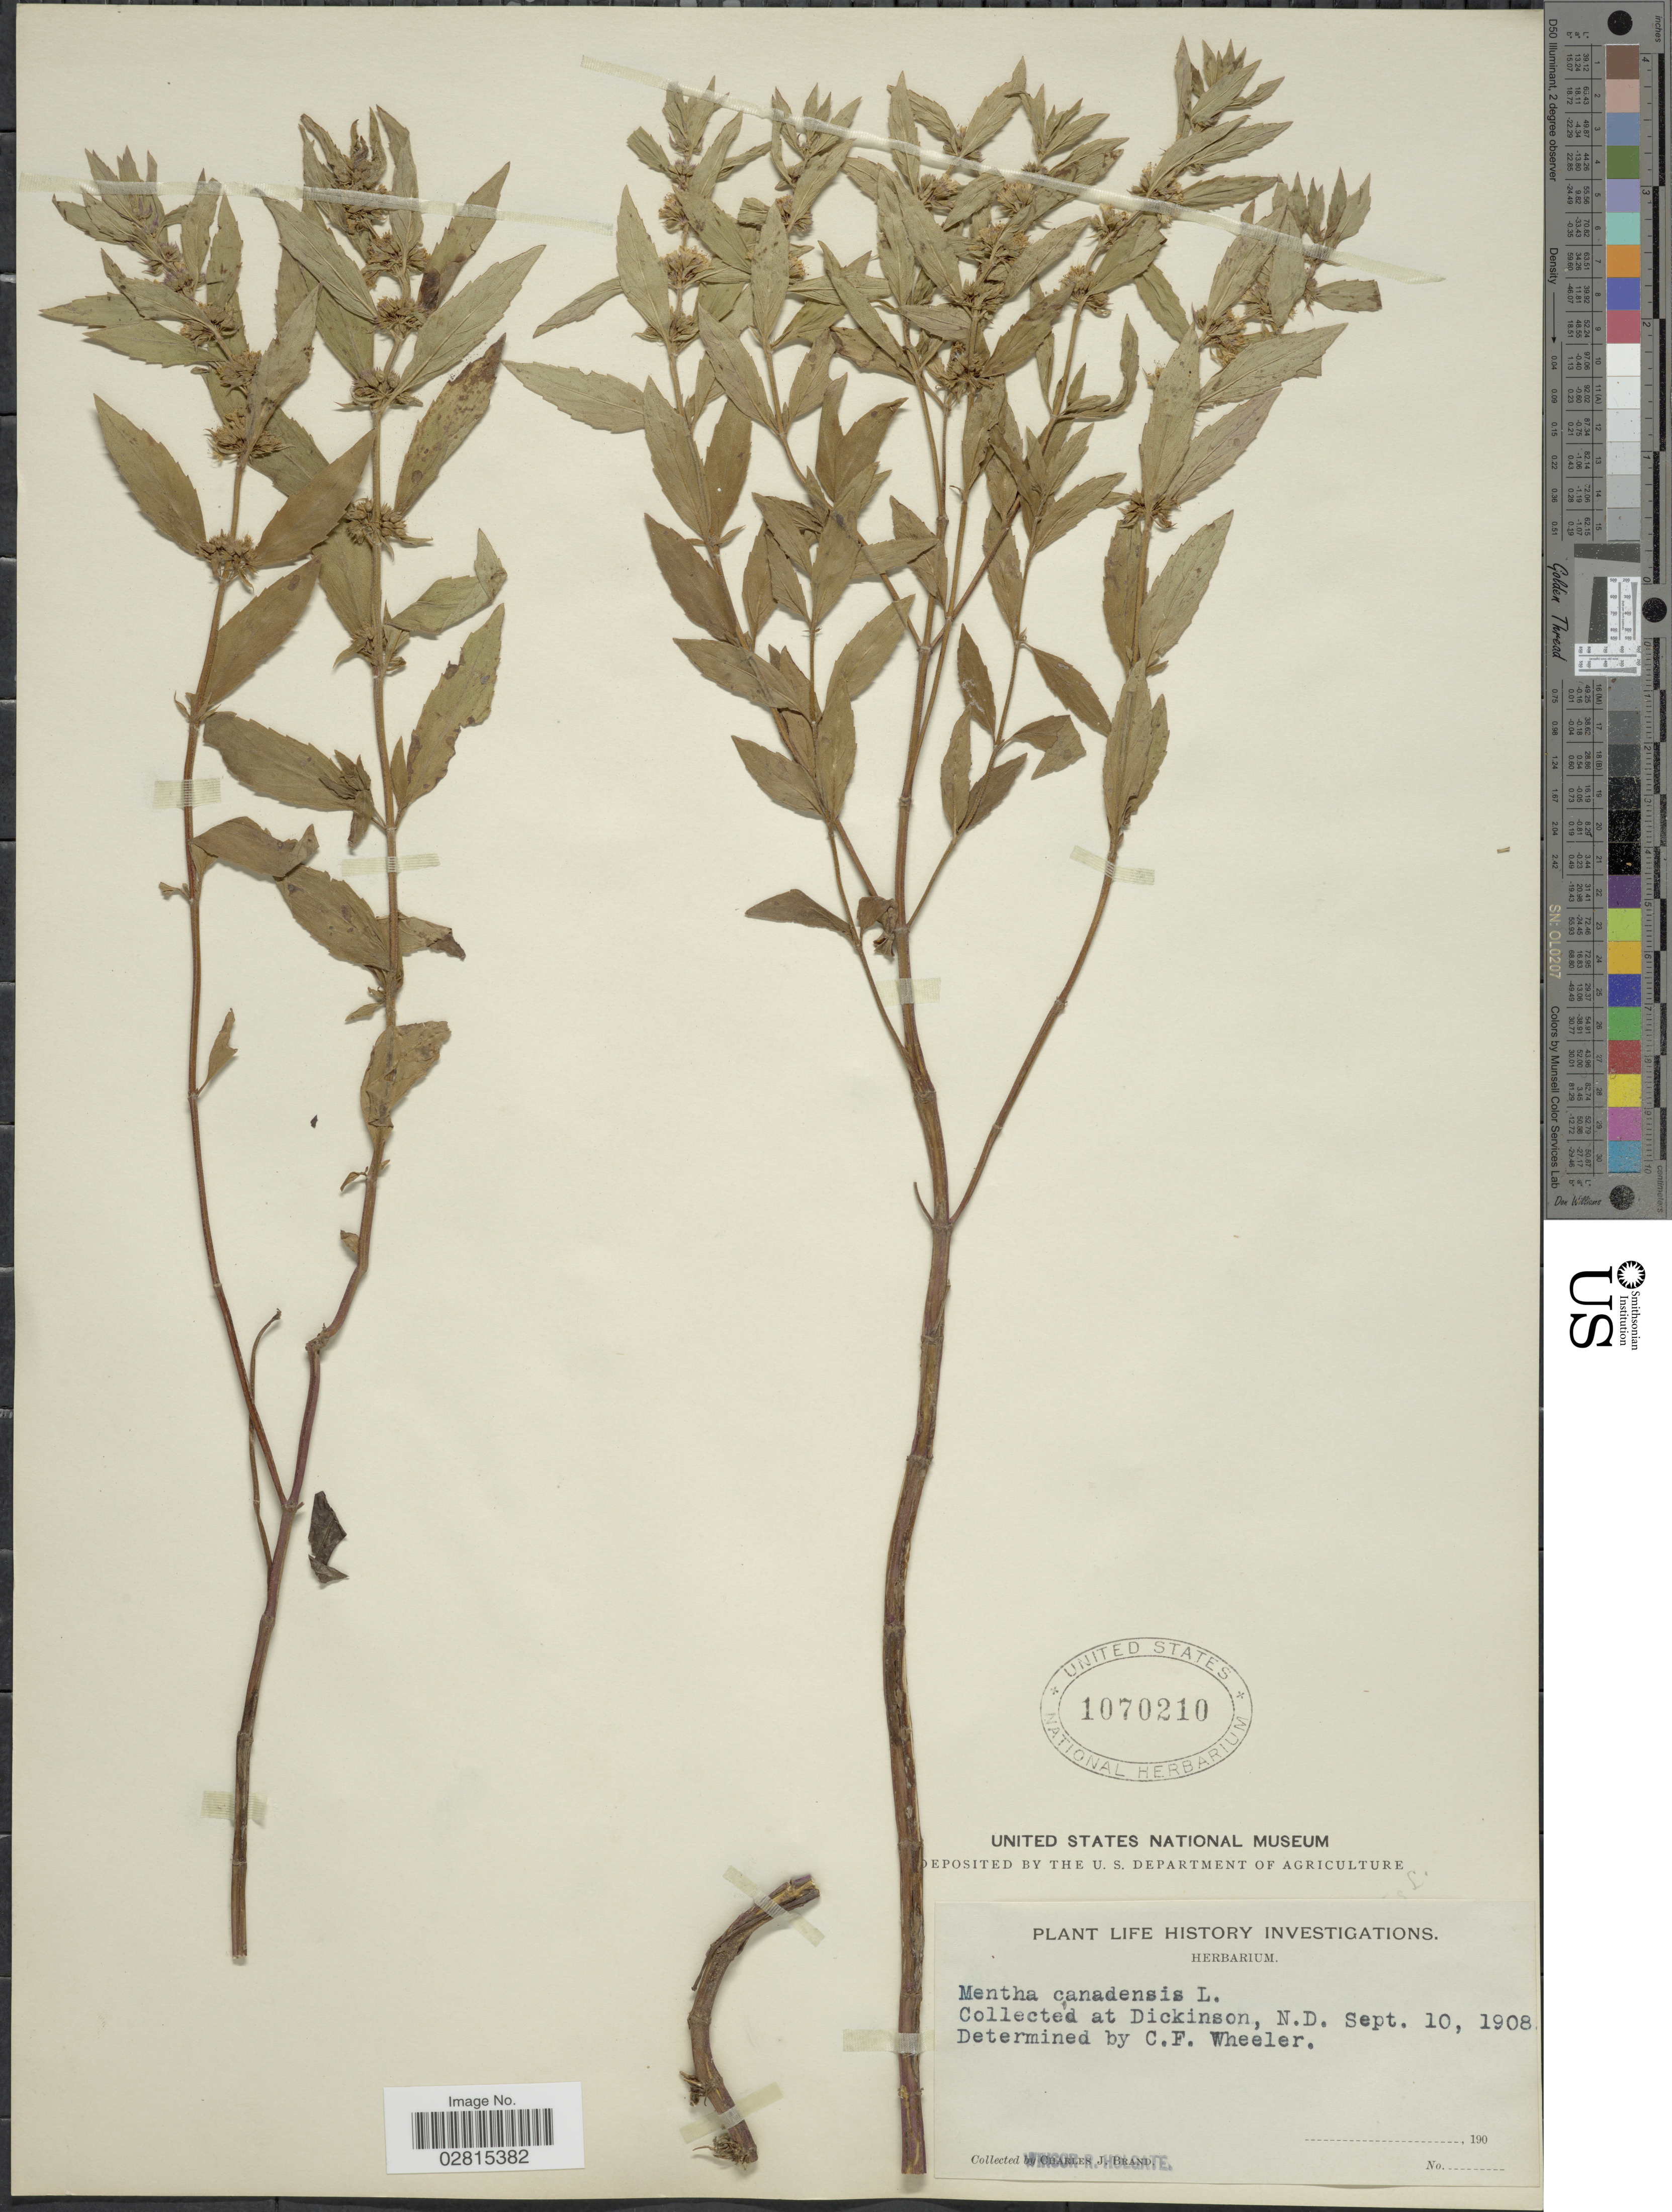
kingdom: Plantae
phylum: Tracheophyta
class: Magnoliopsida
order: Lamiales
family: Lamiaceae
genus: Mentha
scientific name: Mentha canadensis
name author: L.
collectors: W. Holgate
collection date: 1908-09-10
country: United States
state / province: North Dakota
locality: Dickinson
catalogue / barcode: US 1070210